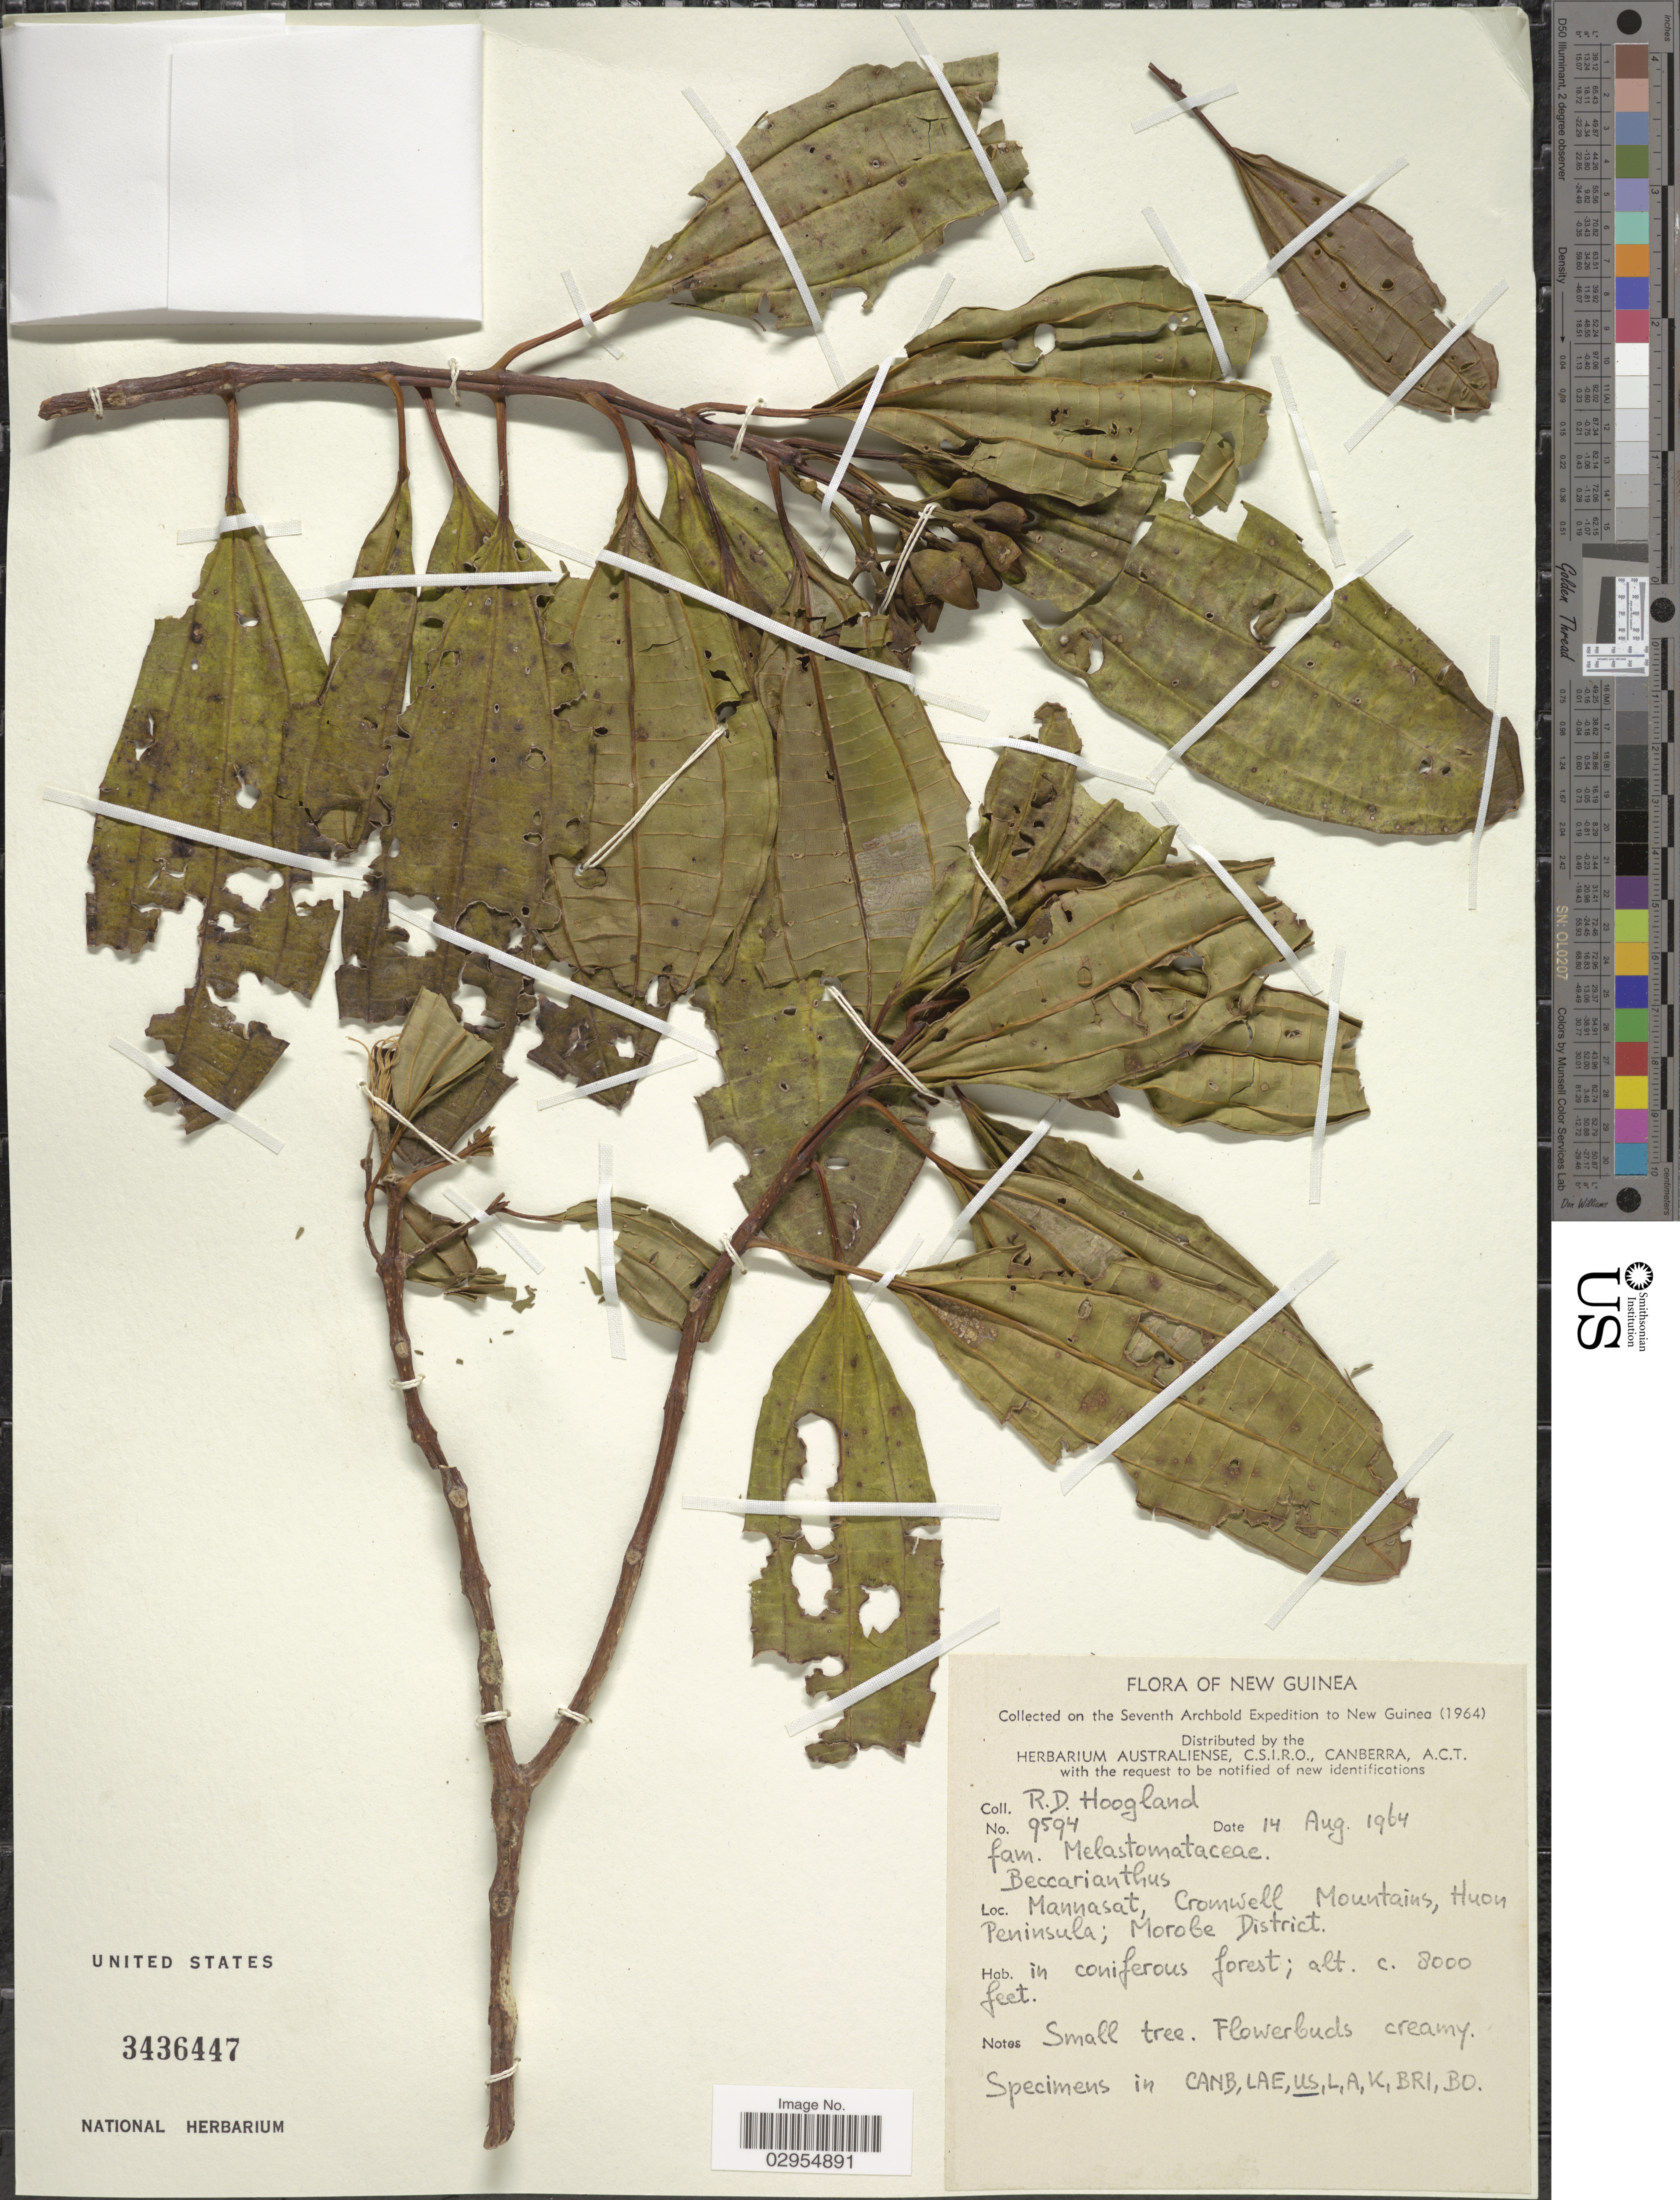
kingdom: Plantae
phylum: Tracheophyta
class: Magnoliopsida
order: Myrtales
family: Melastomataceae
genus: Beccarianthus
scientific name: Beccarianthus sp.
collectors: R. D. Hoogland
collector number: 9594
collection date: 1964-08-14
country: Papua New Guinea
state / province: Morobe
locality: New Guinea. Mannasat, Cromwell Mountains, Huon Peninsula; Morobe District.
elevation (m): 2438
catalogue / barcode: US 3436447